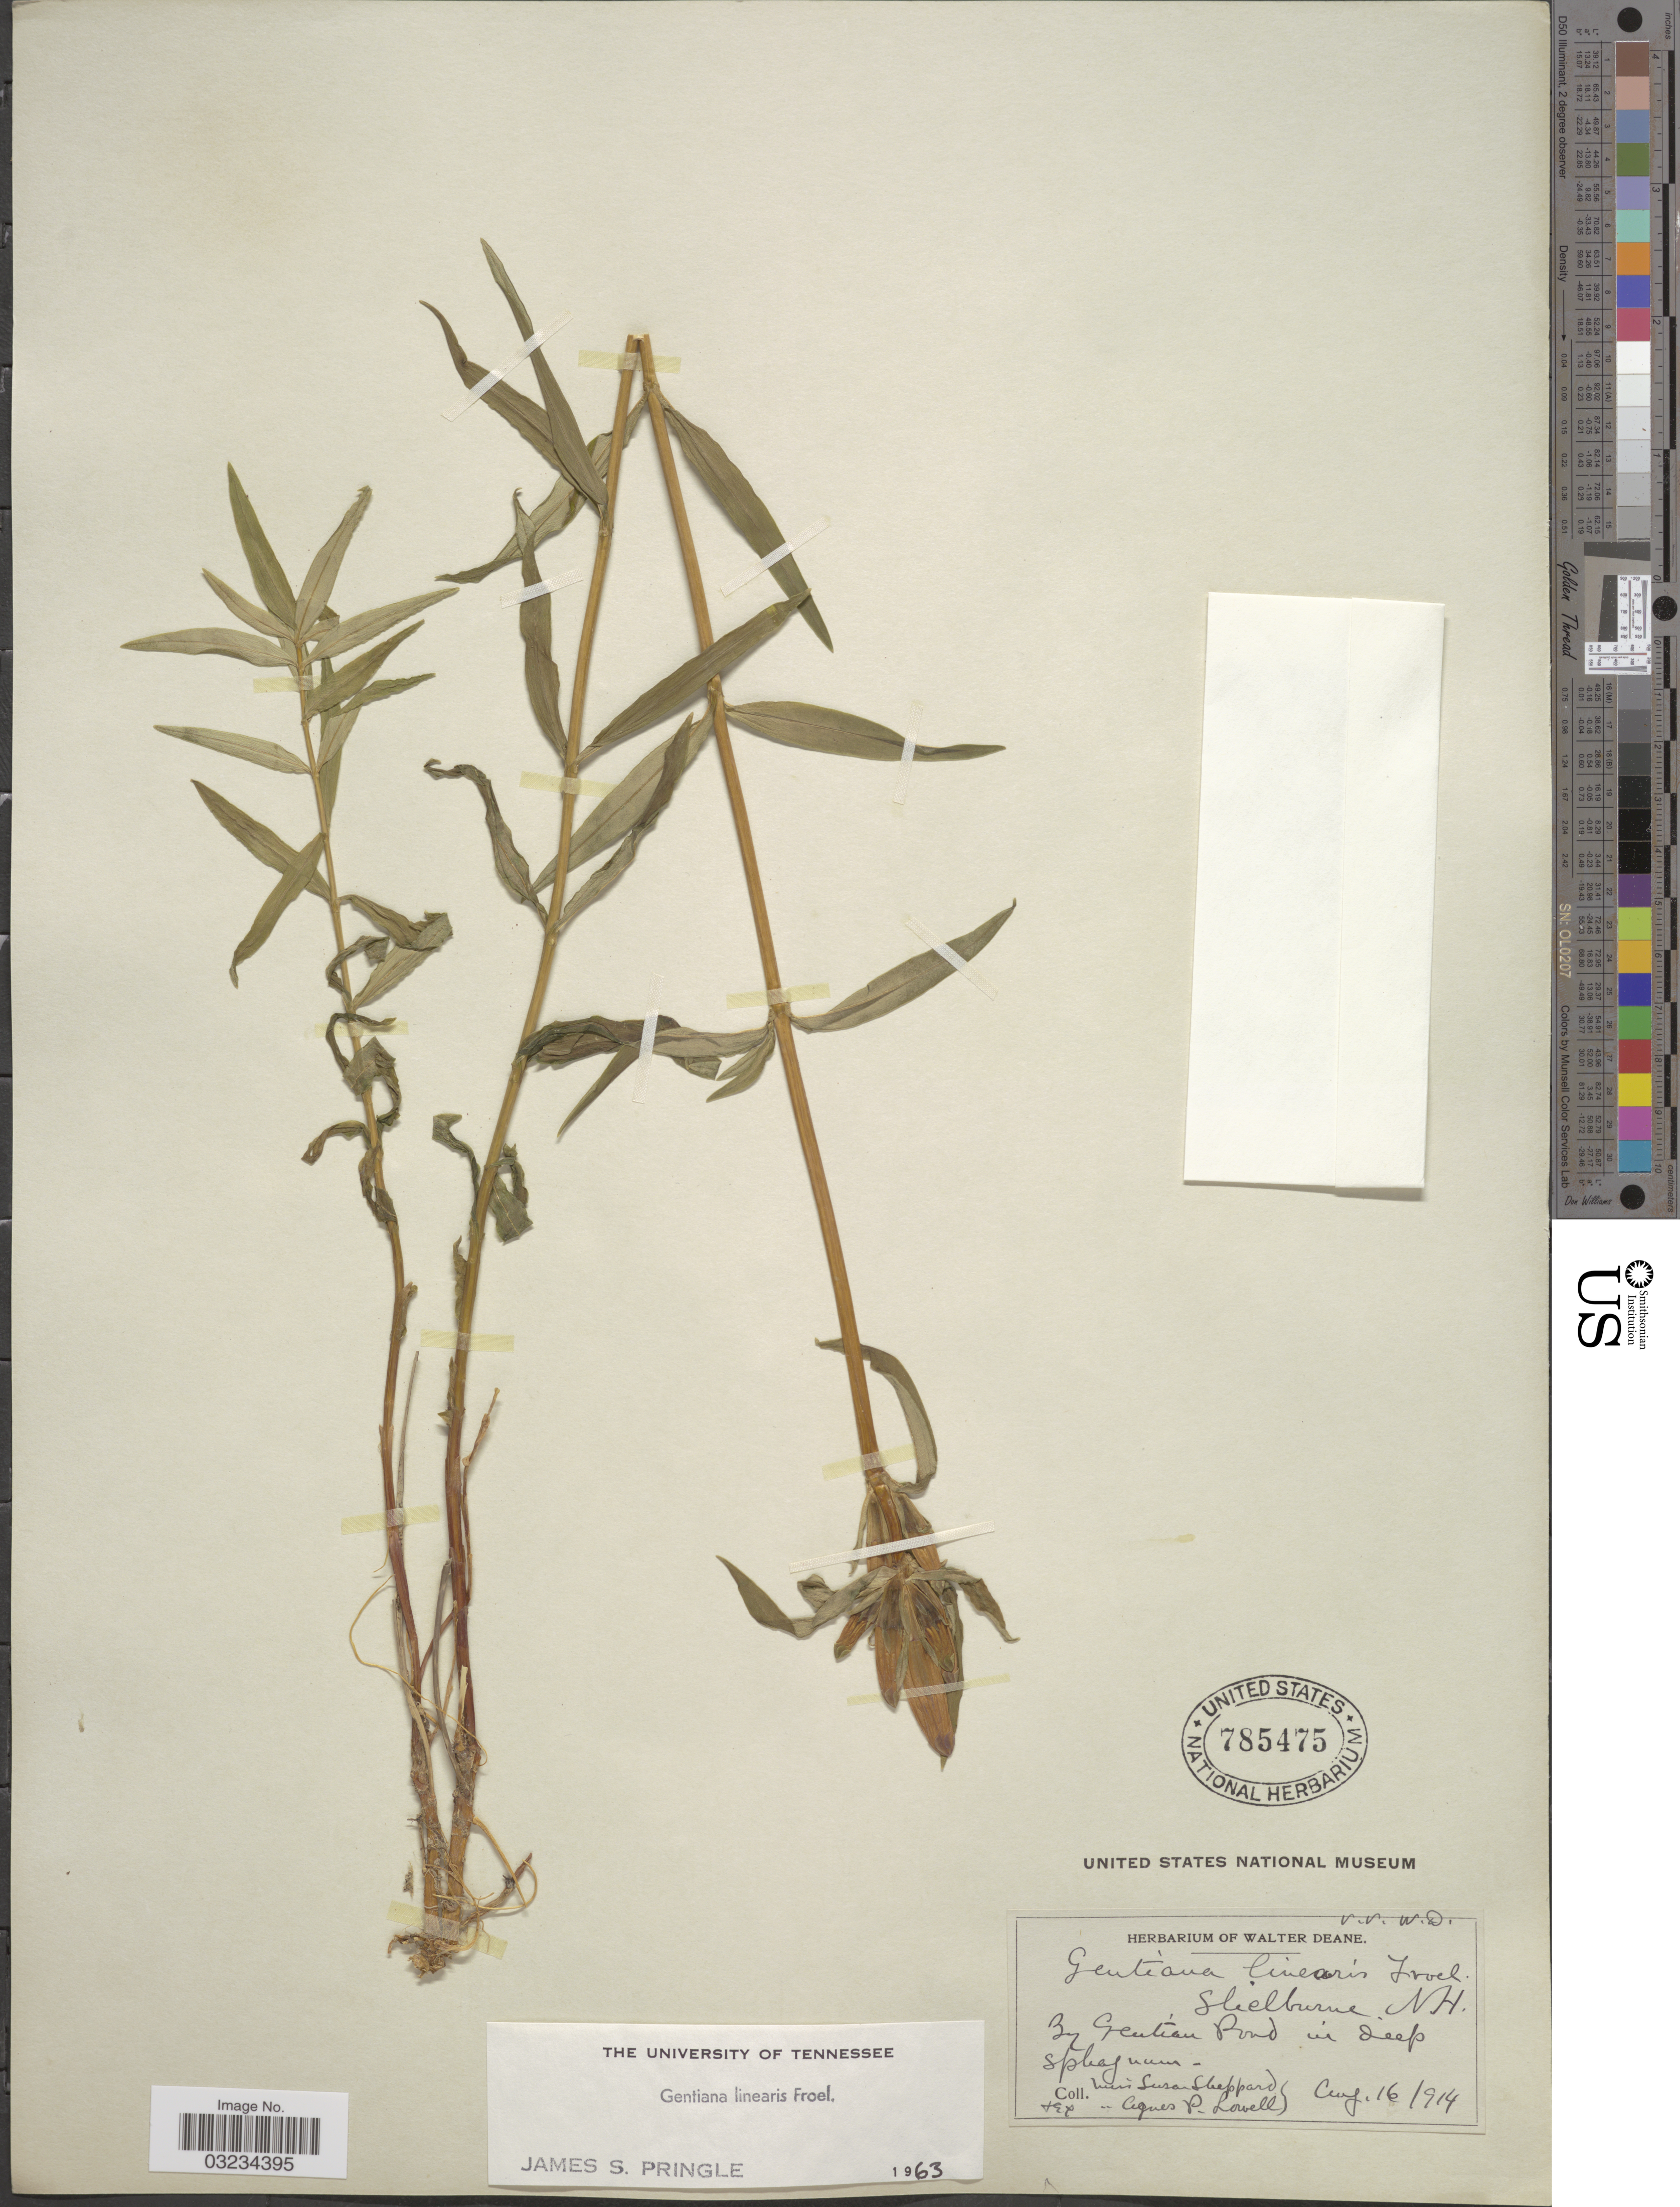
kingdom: Plantae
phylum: Tracheophyta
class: Magnoliopsida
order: Gentianales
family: Gentianaceae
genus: Gentiana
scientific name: Gentiana linearis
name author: Froel.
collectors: S. Sheppard & A. Lowell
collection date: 1914-08-16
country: United States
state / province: New Hampshire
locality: Shelburne. By Gentian Pond in deep sphagnum.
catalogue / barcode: US 785475